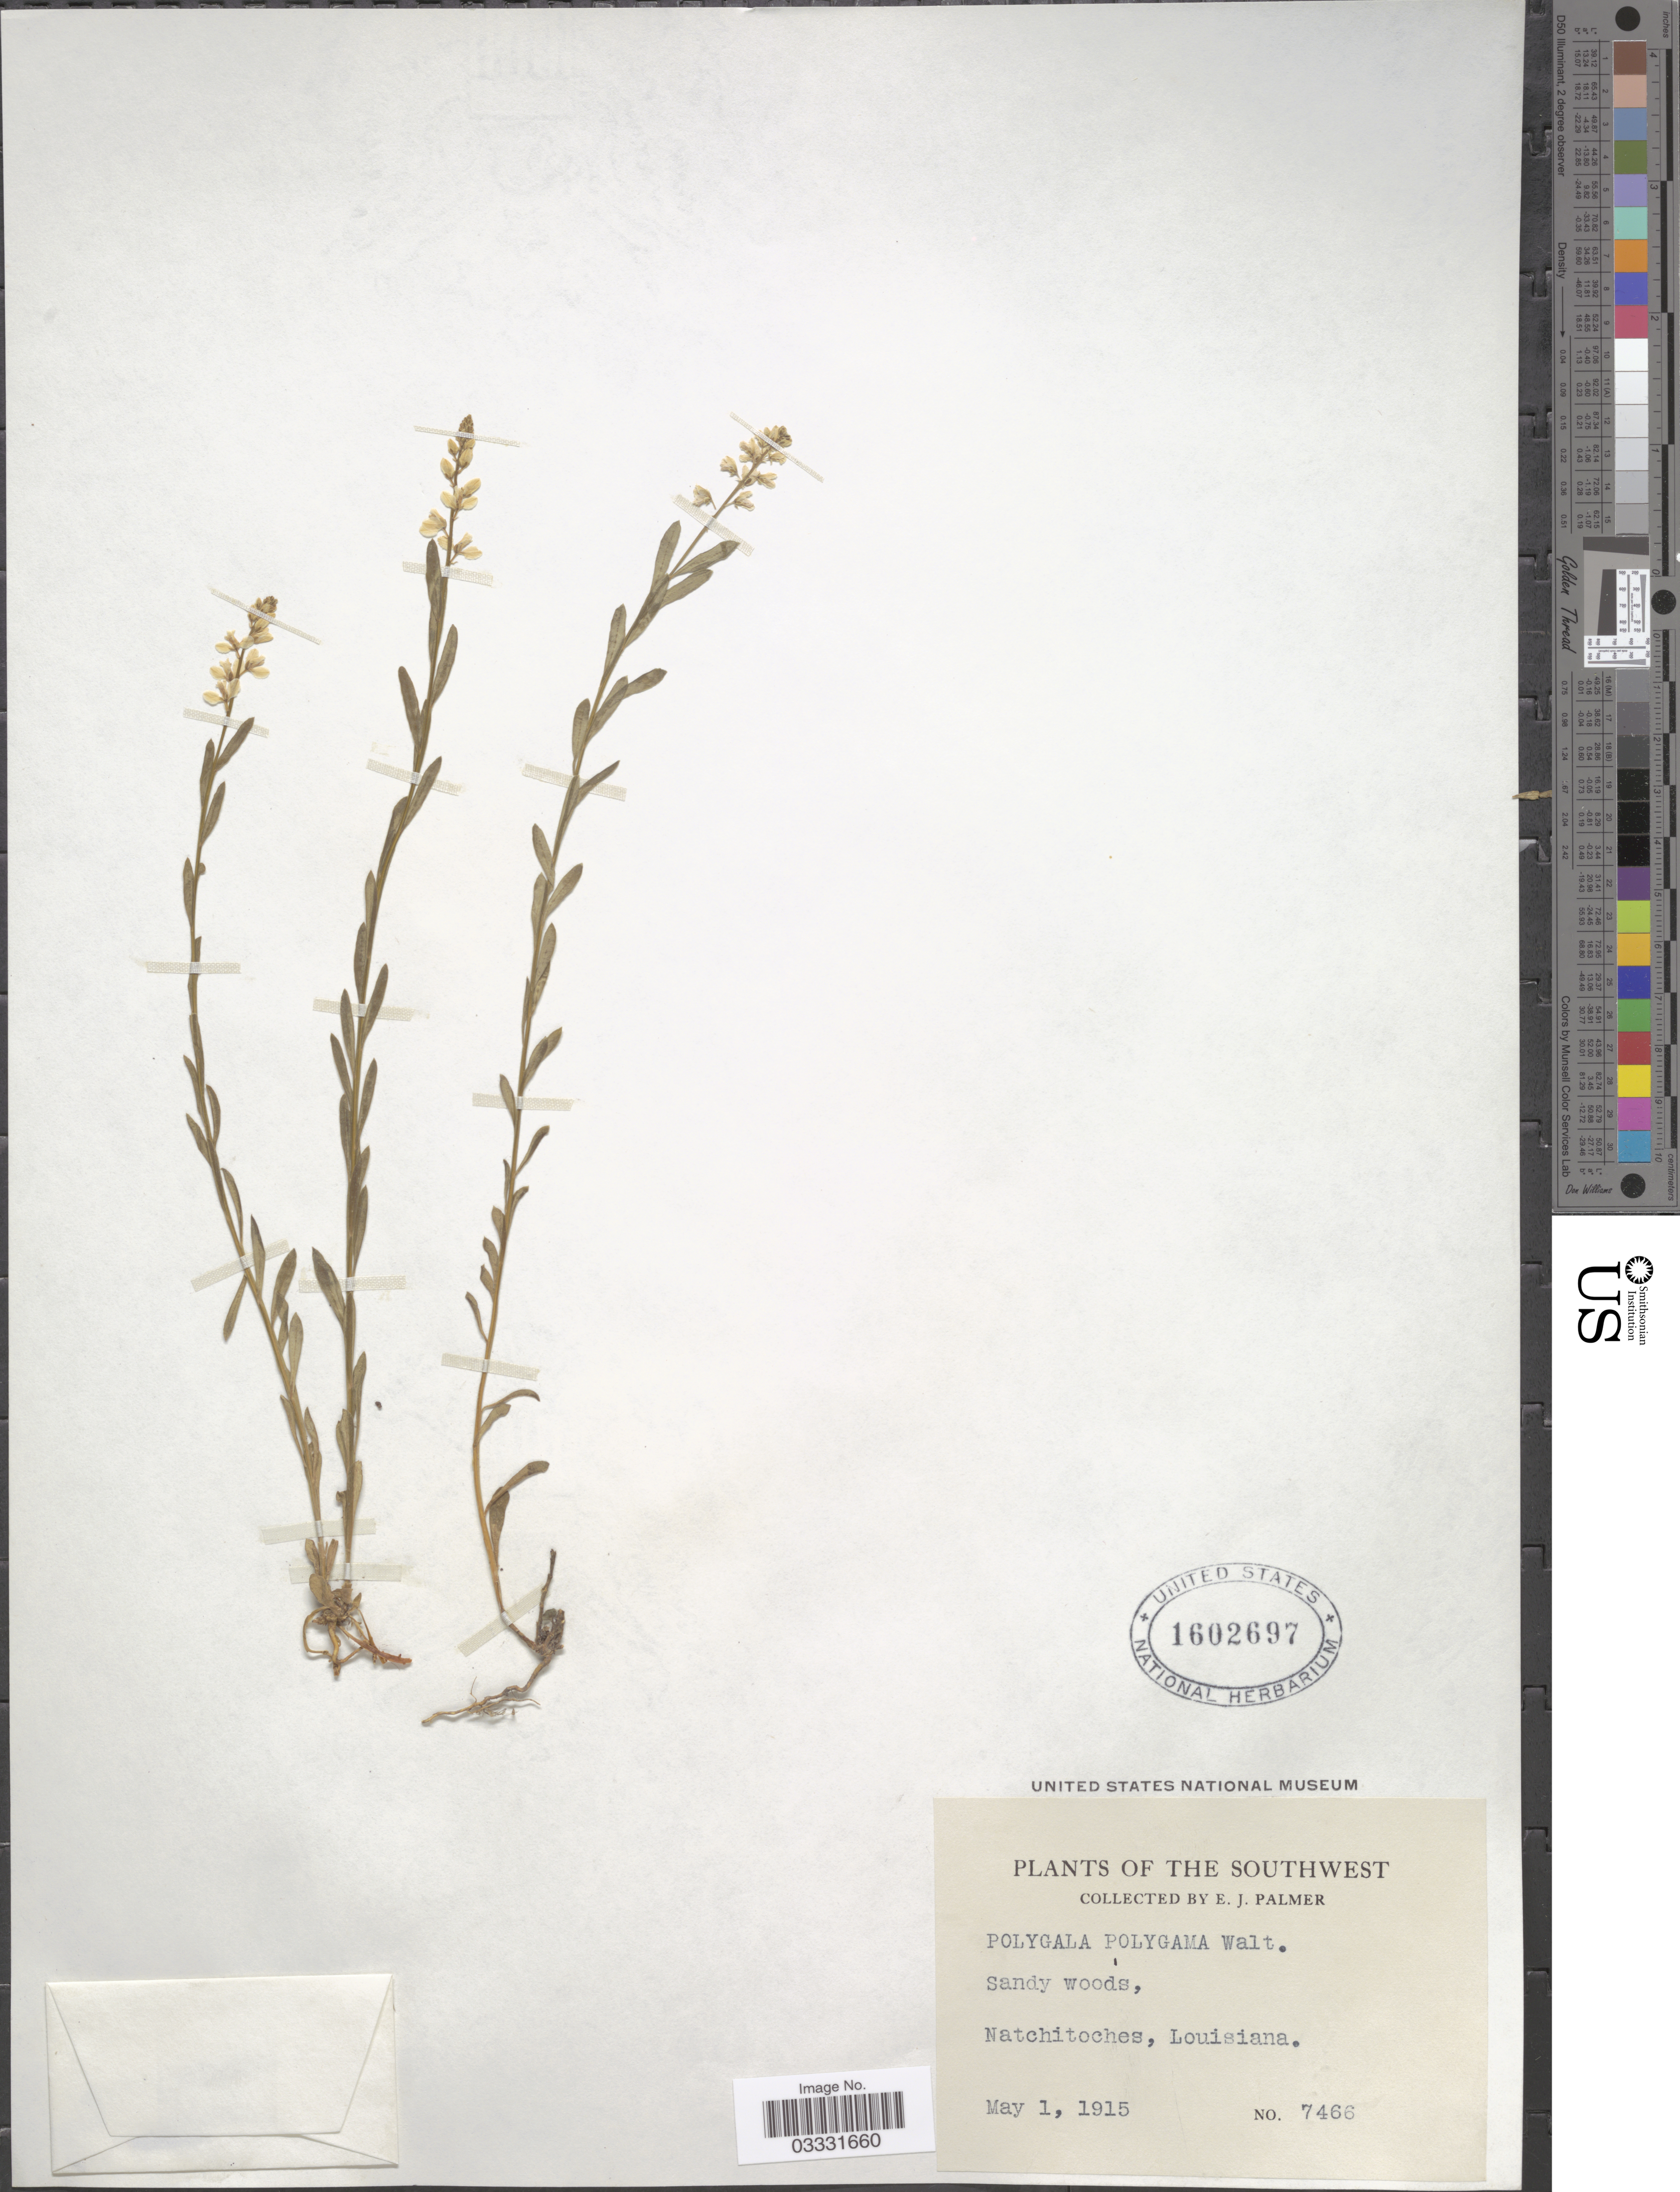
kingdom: Plantae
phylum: Tracheophyta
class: Magnoliopsida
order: Fabales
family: Polygalaceae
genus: Polygala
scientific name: Polygala polygama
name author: Walter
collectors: E. J. Palmer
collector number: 7466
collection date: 1915-05-01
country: United States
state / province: Louisiana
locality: The Southwest. Natchitoches.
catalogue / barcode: US 1602697